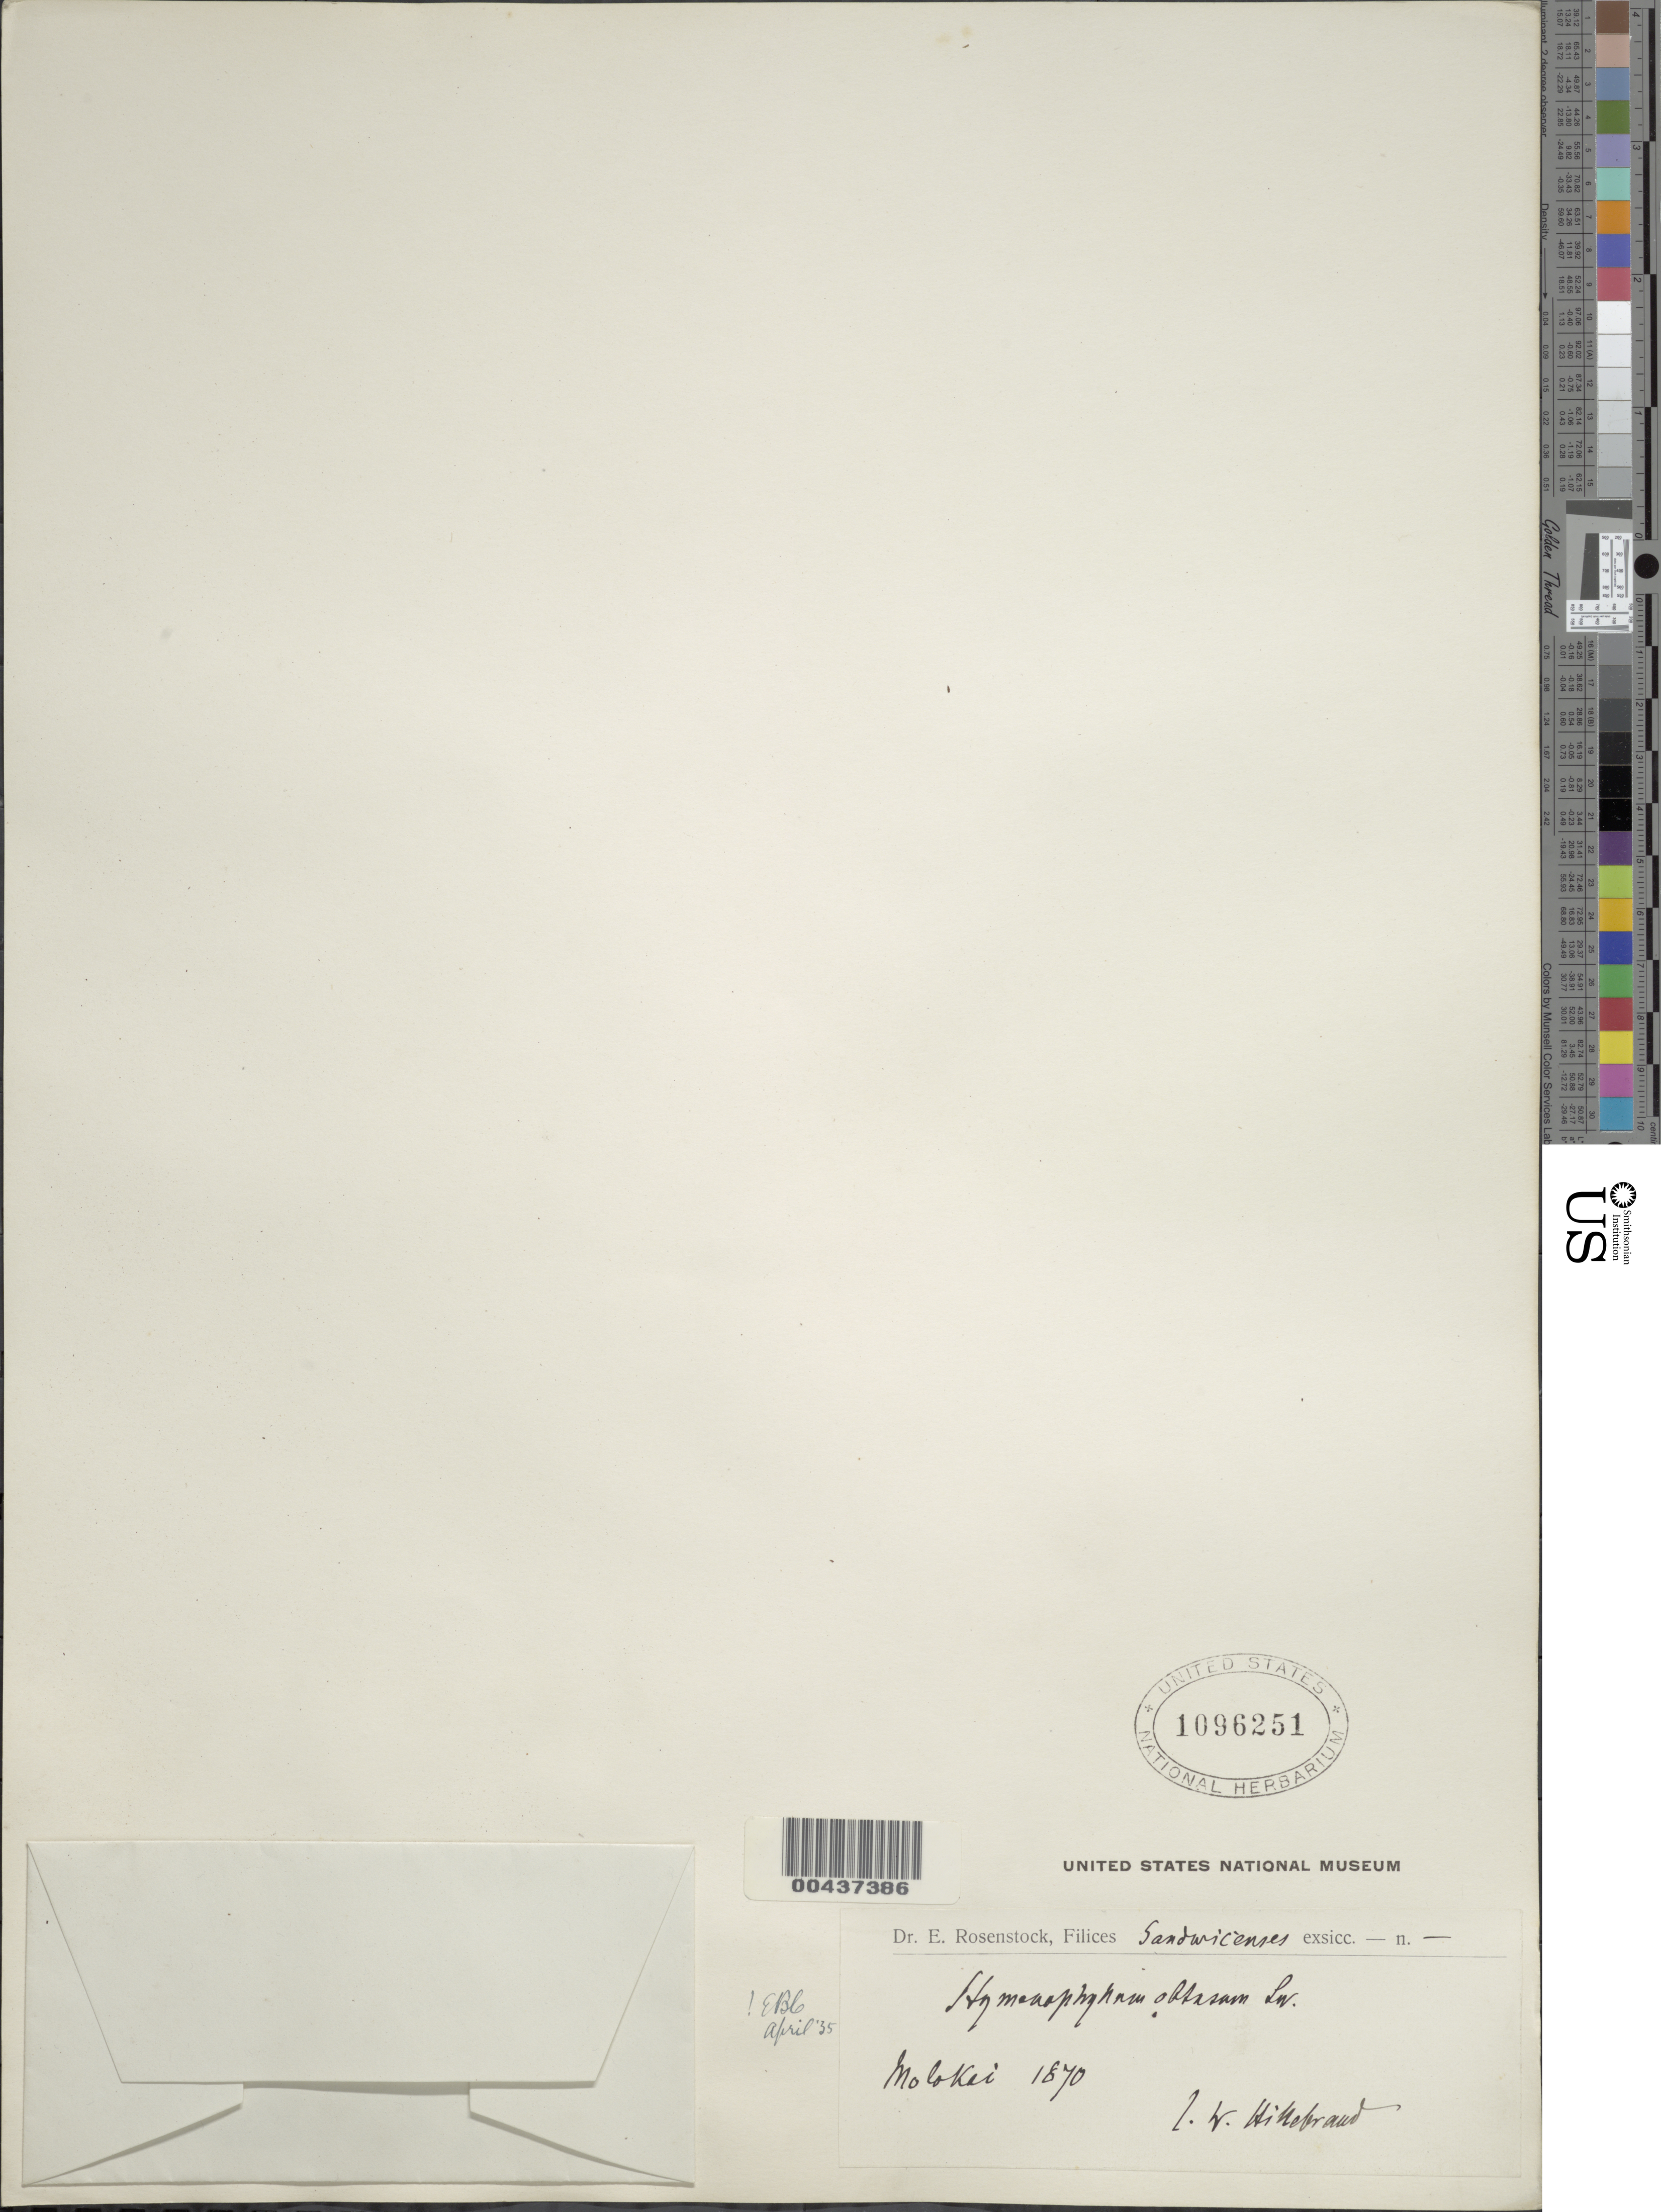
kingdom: Plantae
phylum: Tracheophyta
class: Polypodiopsida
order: Hymenophyllales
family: Hymenophyllaceae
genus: Hymenophyllum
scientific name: Hymenophyllum obtusum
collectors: W. Hillebrand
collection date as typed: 1870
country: United States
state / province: Hawaii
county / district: Maui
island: Moloka'i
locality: Molokai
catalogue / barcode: US 1096251